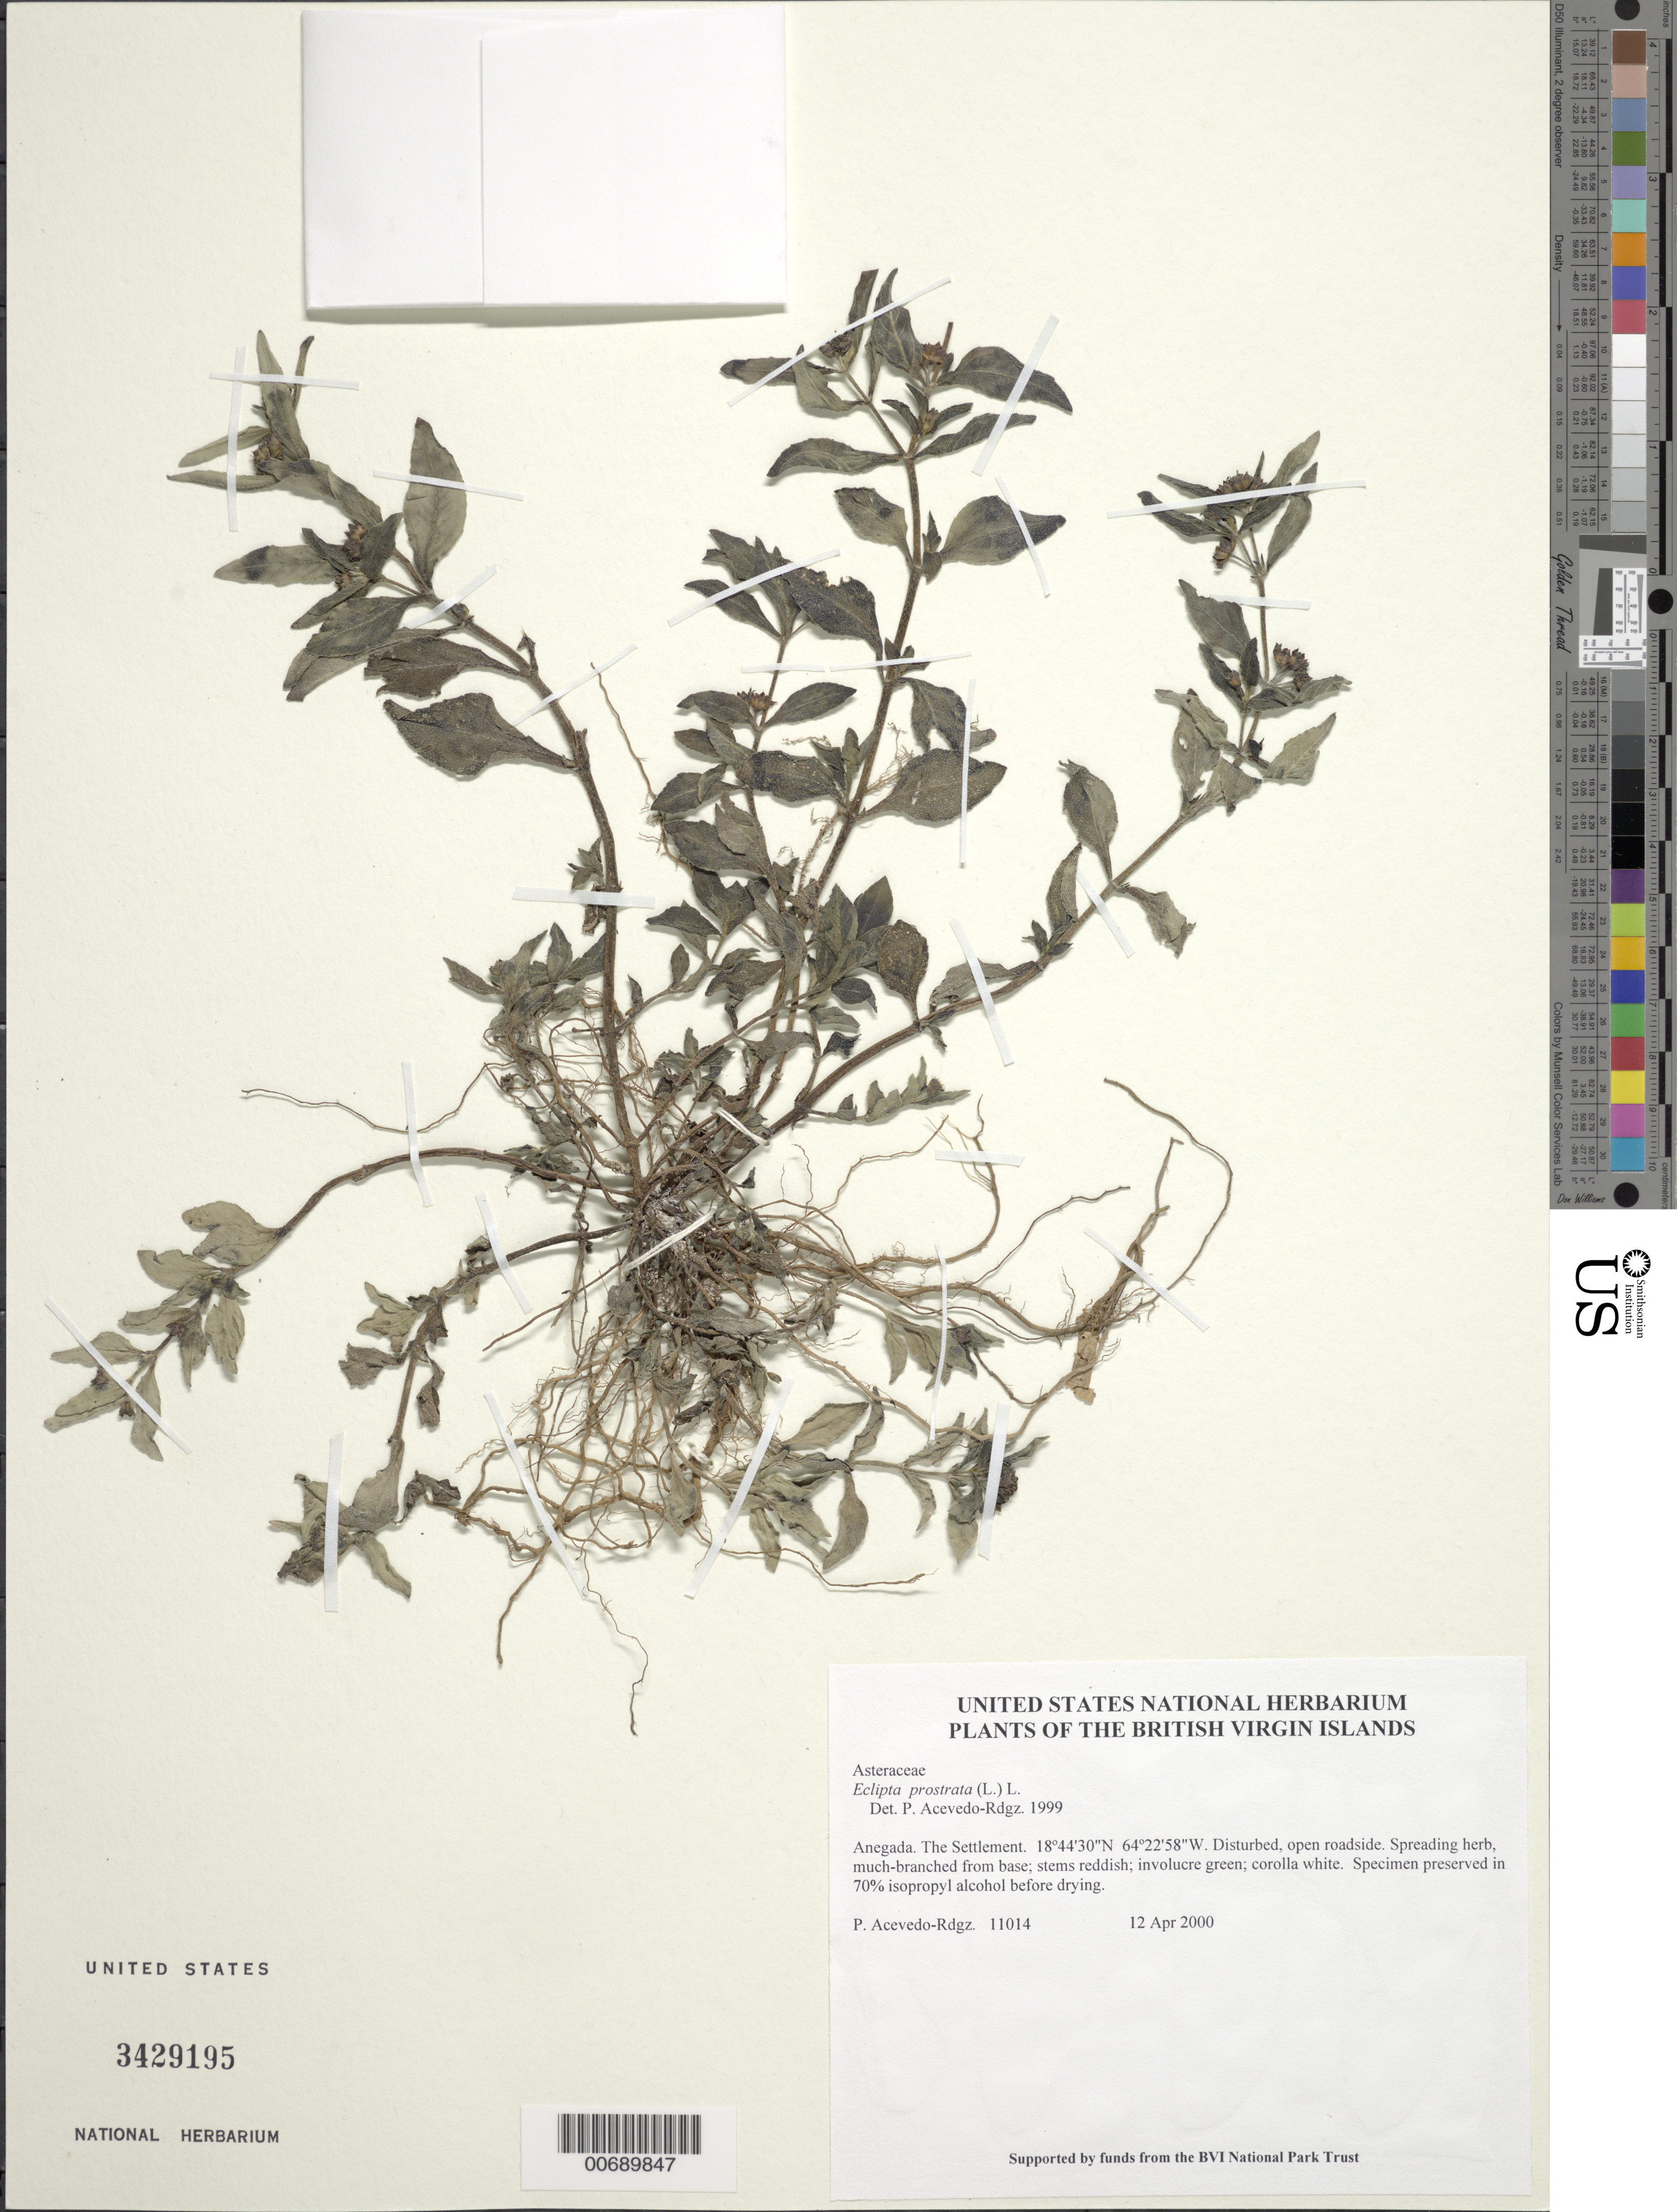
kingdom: Plantae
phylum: Tracheophyta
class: Magnoliopsida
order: Asterales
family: Asteraceae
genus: Eclipta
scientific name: Eclipta prostrata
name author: (L.) L.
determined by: Acevedo-Rodríguez, P., (BOT), Smithsonian Institution - National Museum of Natural History (UNITED STATES)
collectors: P. Acevedo-Rodr.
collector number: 11014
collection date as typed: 12 Apr 2000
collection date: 2000-04-12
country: British Virgin Islands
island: Anegada I.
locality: The Settlement.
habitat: Disturbed, open roadside.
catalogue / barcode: US 3429195